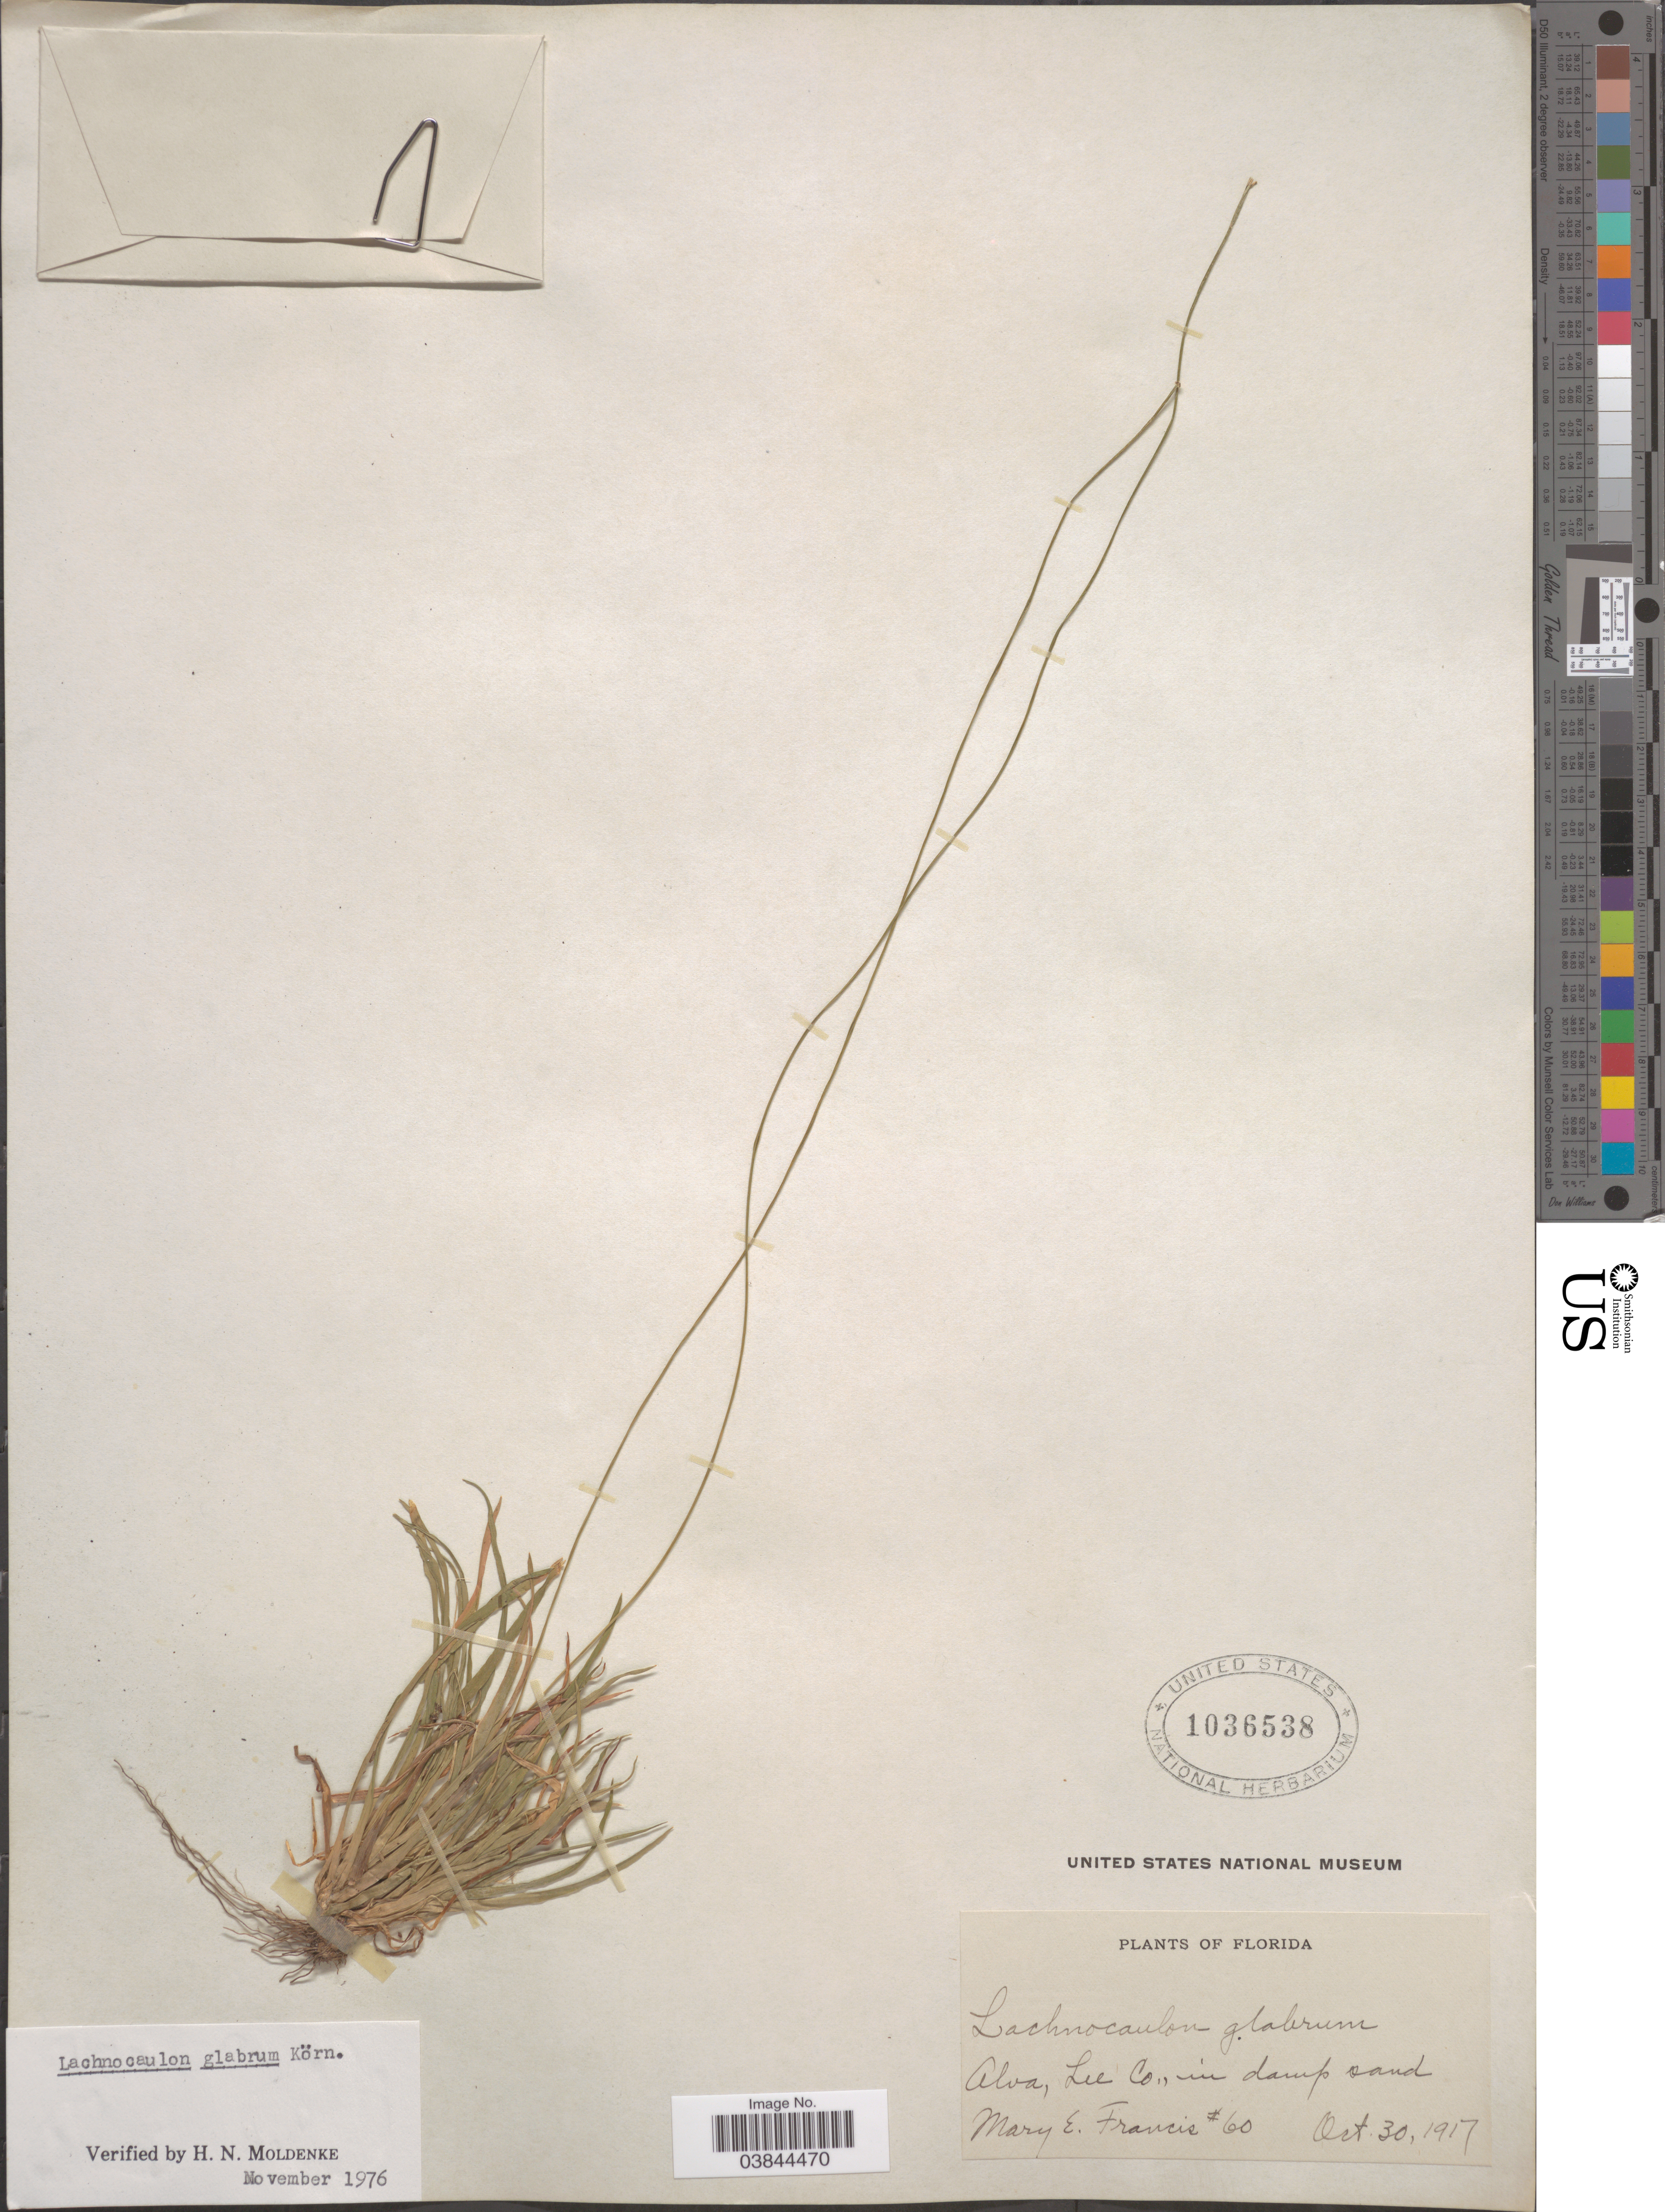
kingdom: Plantae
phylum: Tracheophyta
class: Liliopsida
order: Poales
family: Eriocaulaceae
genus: Lachnocaulon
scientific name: Lachnocaulon glabrum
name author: Körn.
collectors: M. E. Francis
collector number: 60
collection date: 1917-10-30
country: United States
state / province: Florida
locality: Alva, Lee Co.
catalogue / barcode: US 1036538